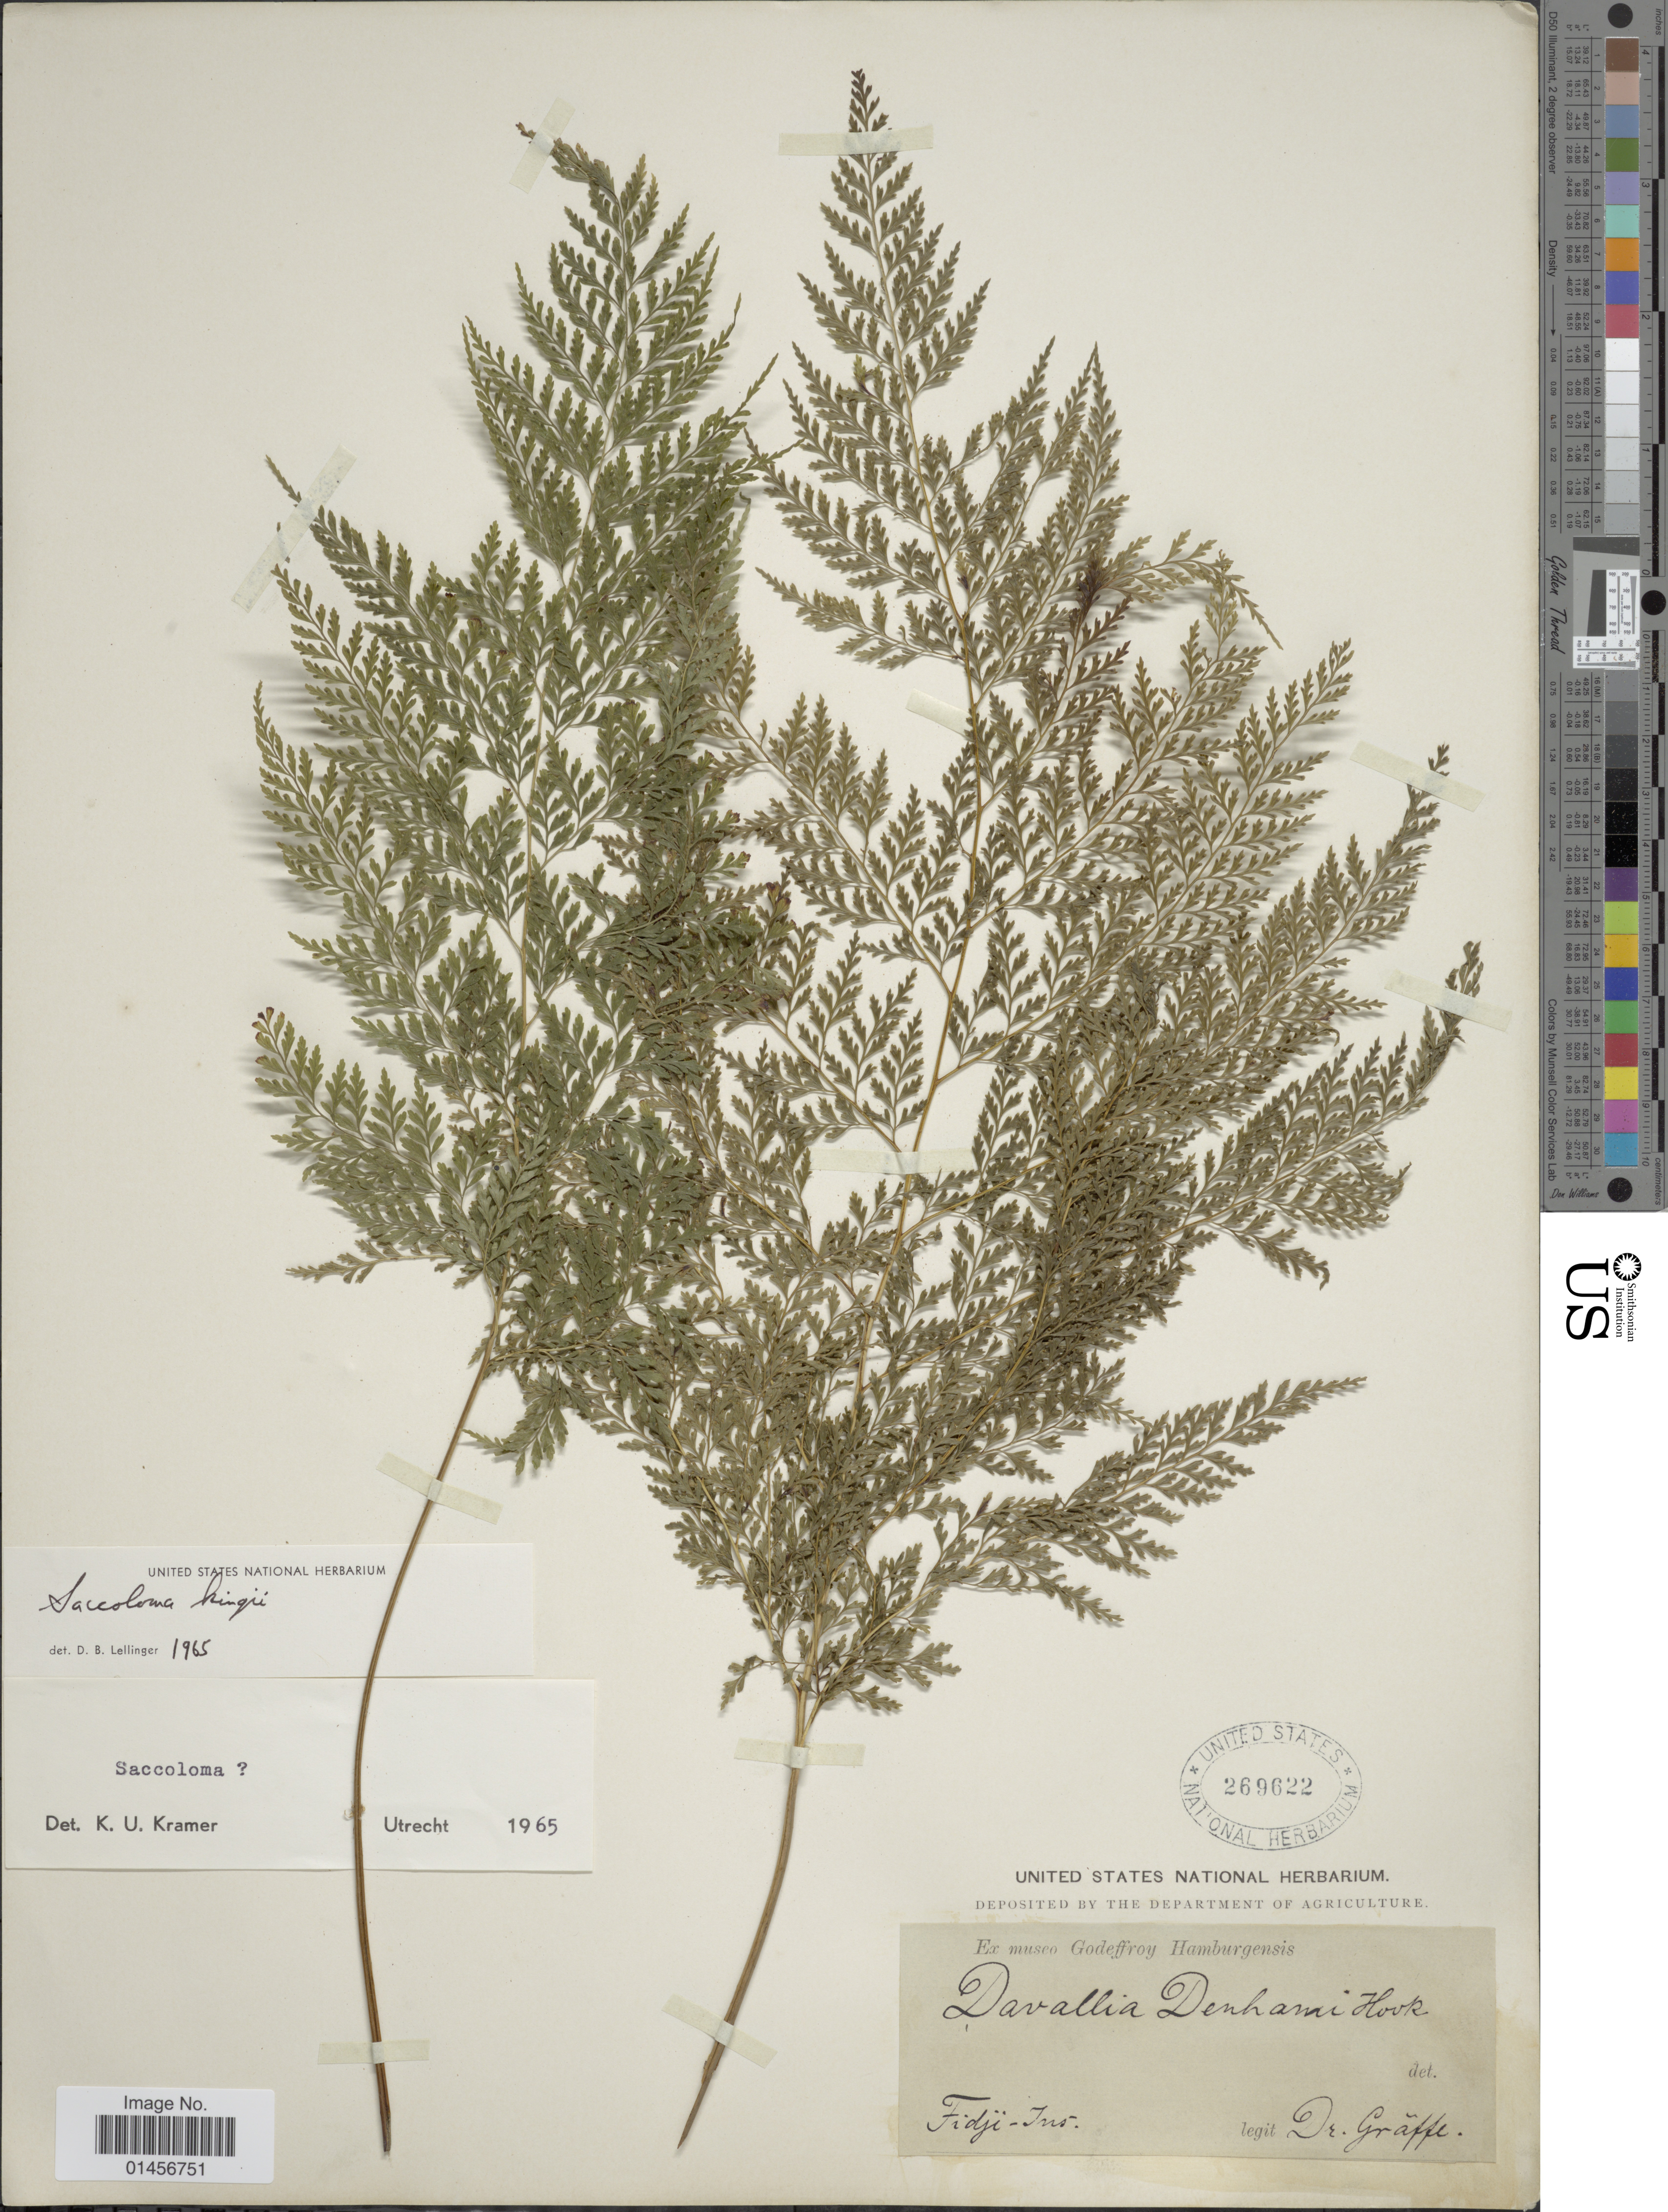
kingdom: Plantae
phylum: Tracheophyta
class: Polypodiopsida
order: Polypodiales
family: Saccolomataceae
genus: Saccoloma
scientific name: Saccoloma tenue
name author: (Brack.) Mett.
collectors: Graffe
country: Fiji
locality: Fidji-Ins.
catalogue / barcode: US 269622